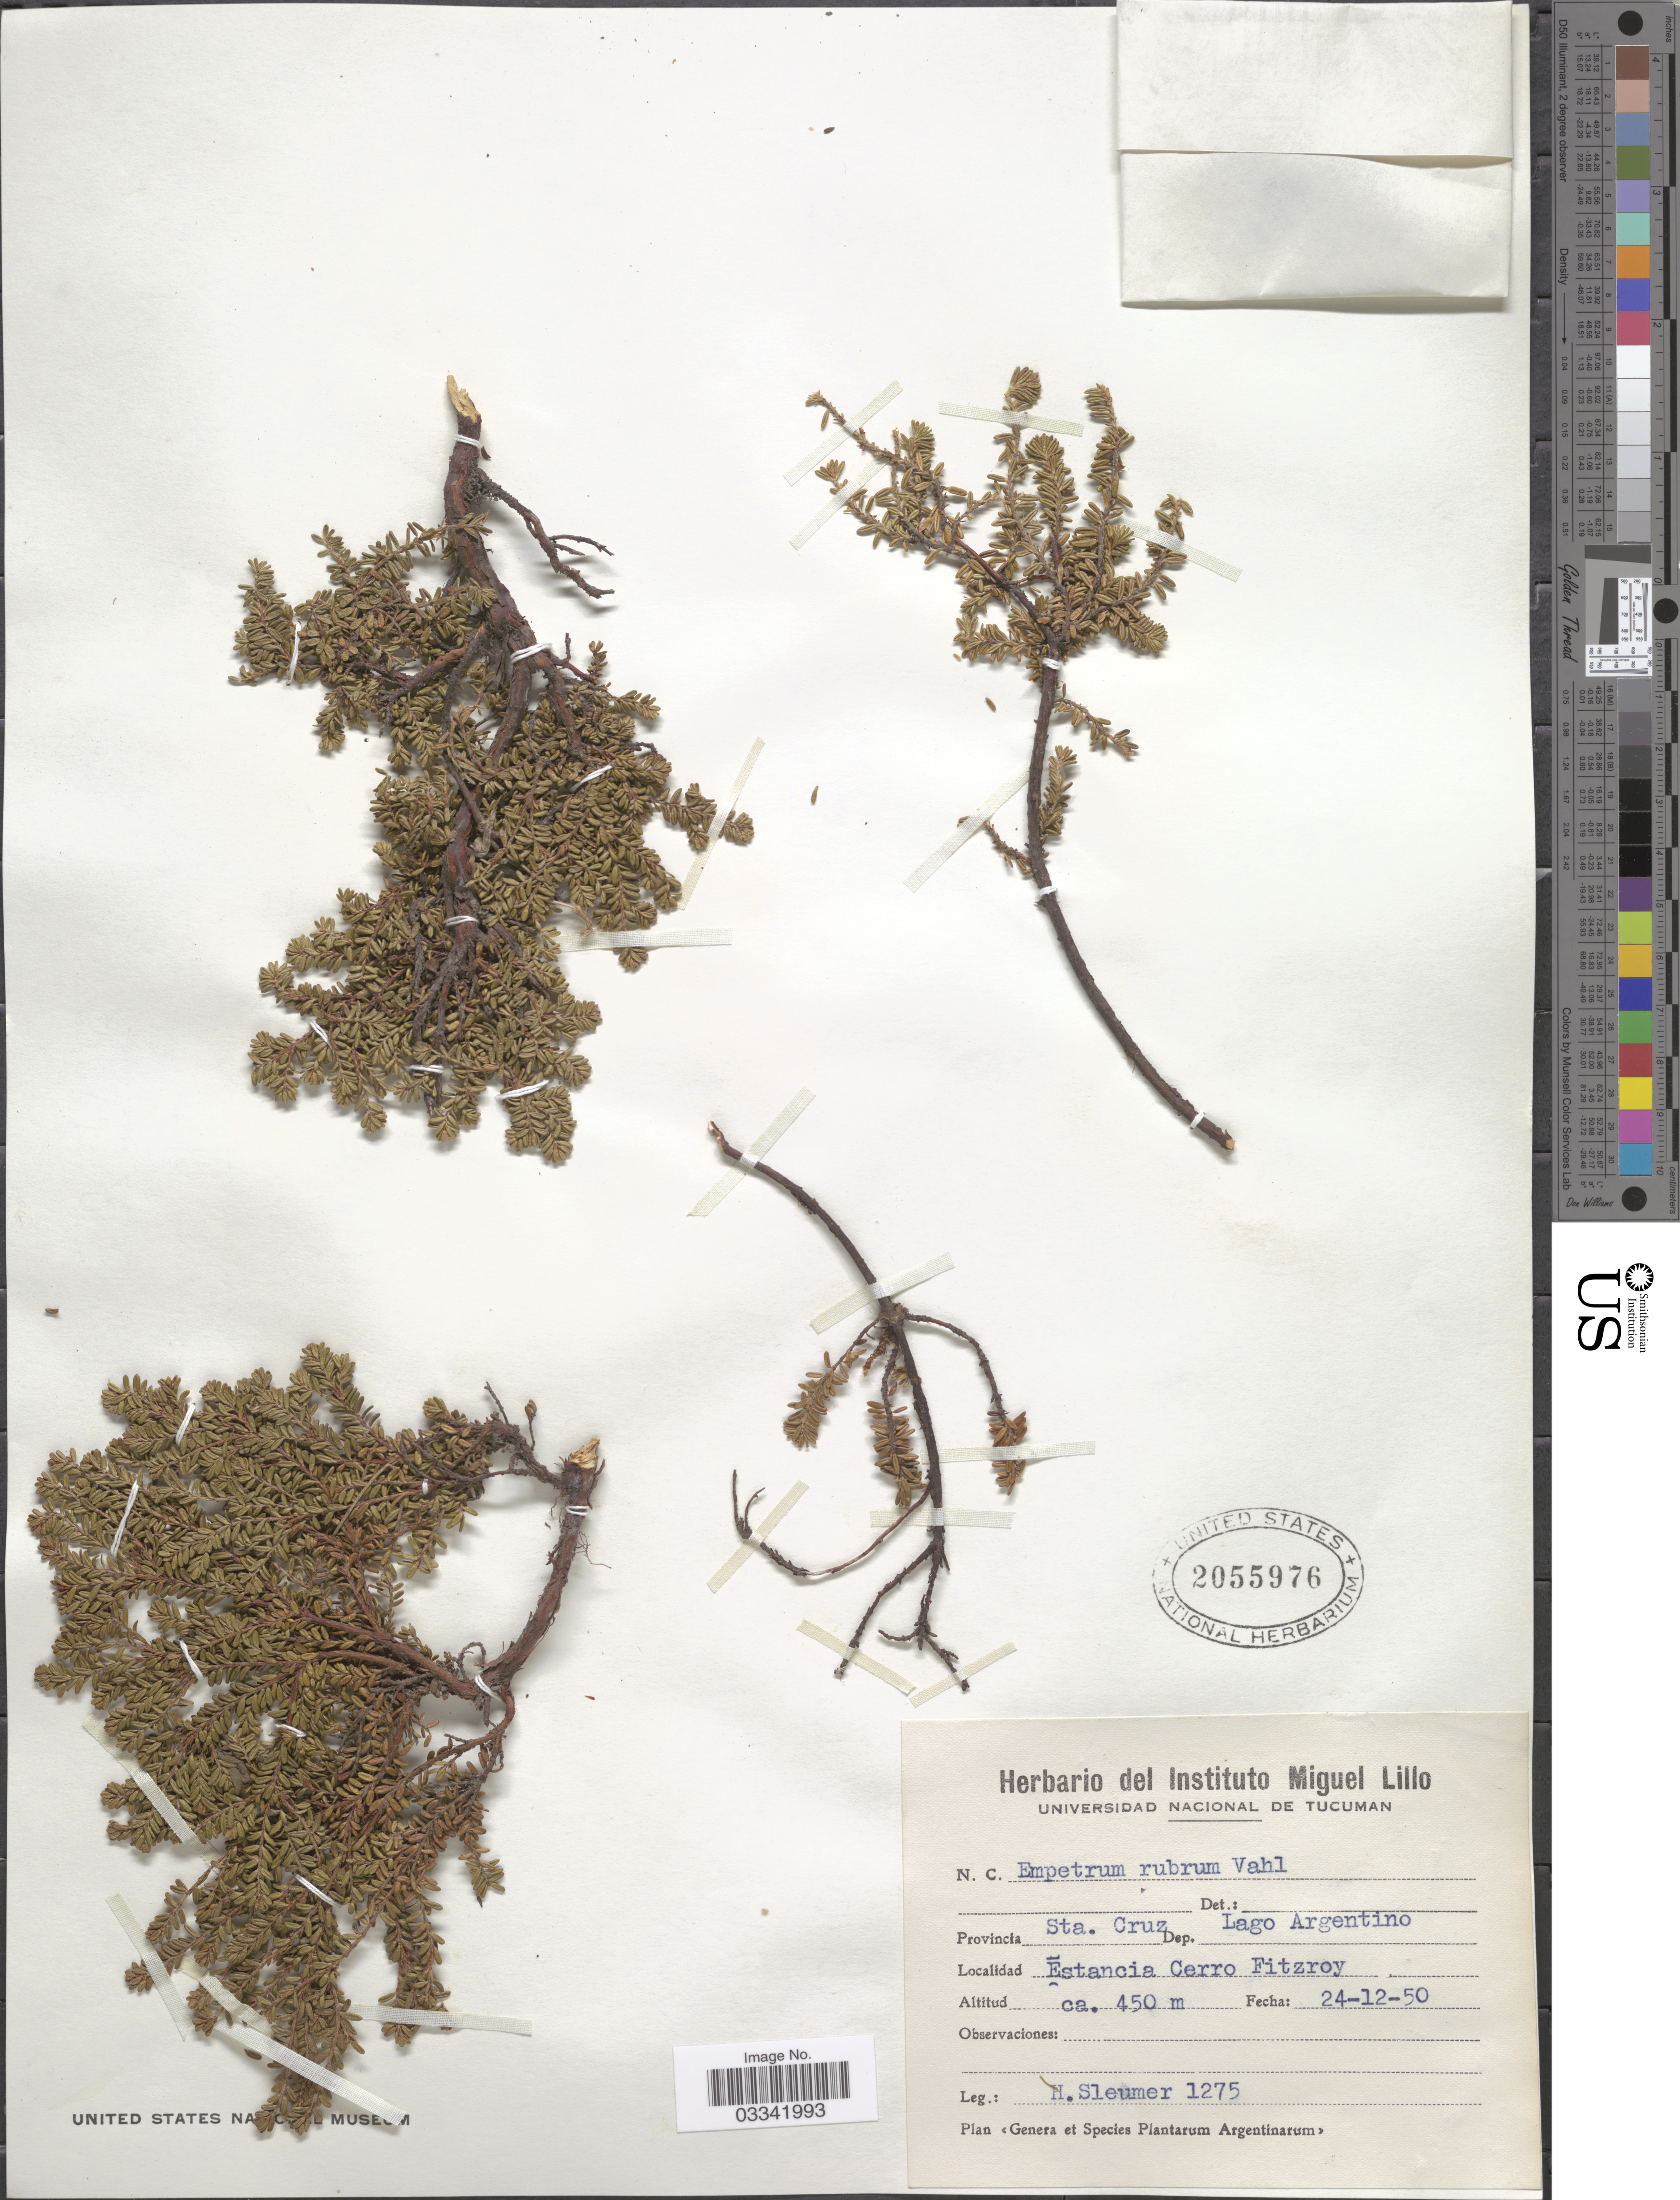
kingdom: Plantae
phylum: Tracheophyta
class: Magnoliopsida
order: Ericales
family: Ericaceae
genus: Empetrum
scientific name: Empetrum rubrum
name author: Vahl ex Willd.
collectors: H. O. Sleumer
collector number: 1275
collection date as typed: Transcribed d/m/y: 24/12/50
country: Argentina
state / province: Santa Cruz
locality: Provincia Sta. Cruz, Dep. Lago Argentino, Estancia Cerro Fitzroy.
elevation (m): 450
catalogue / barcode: US 2055976